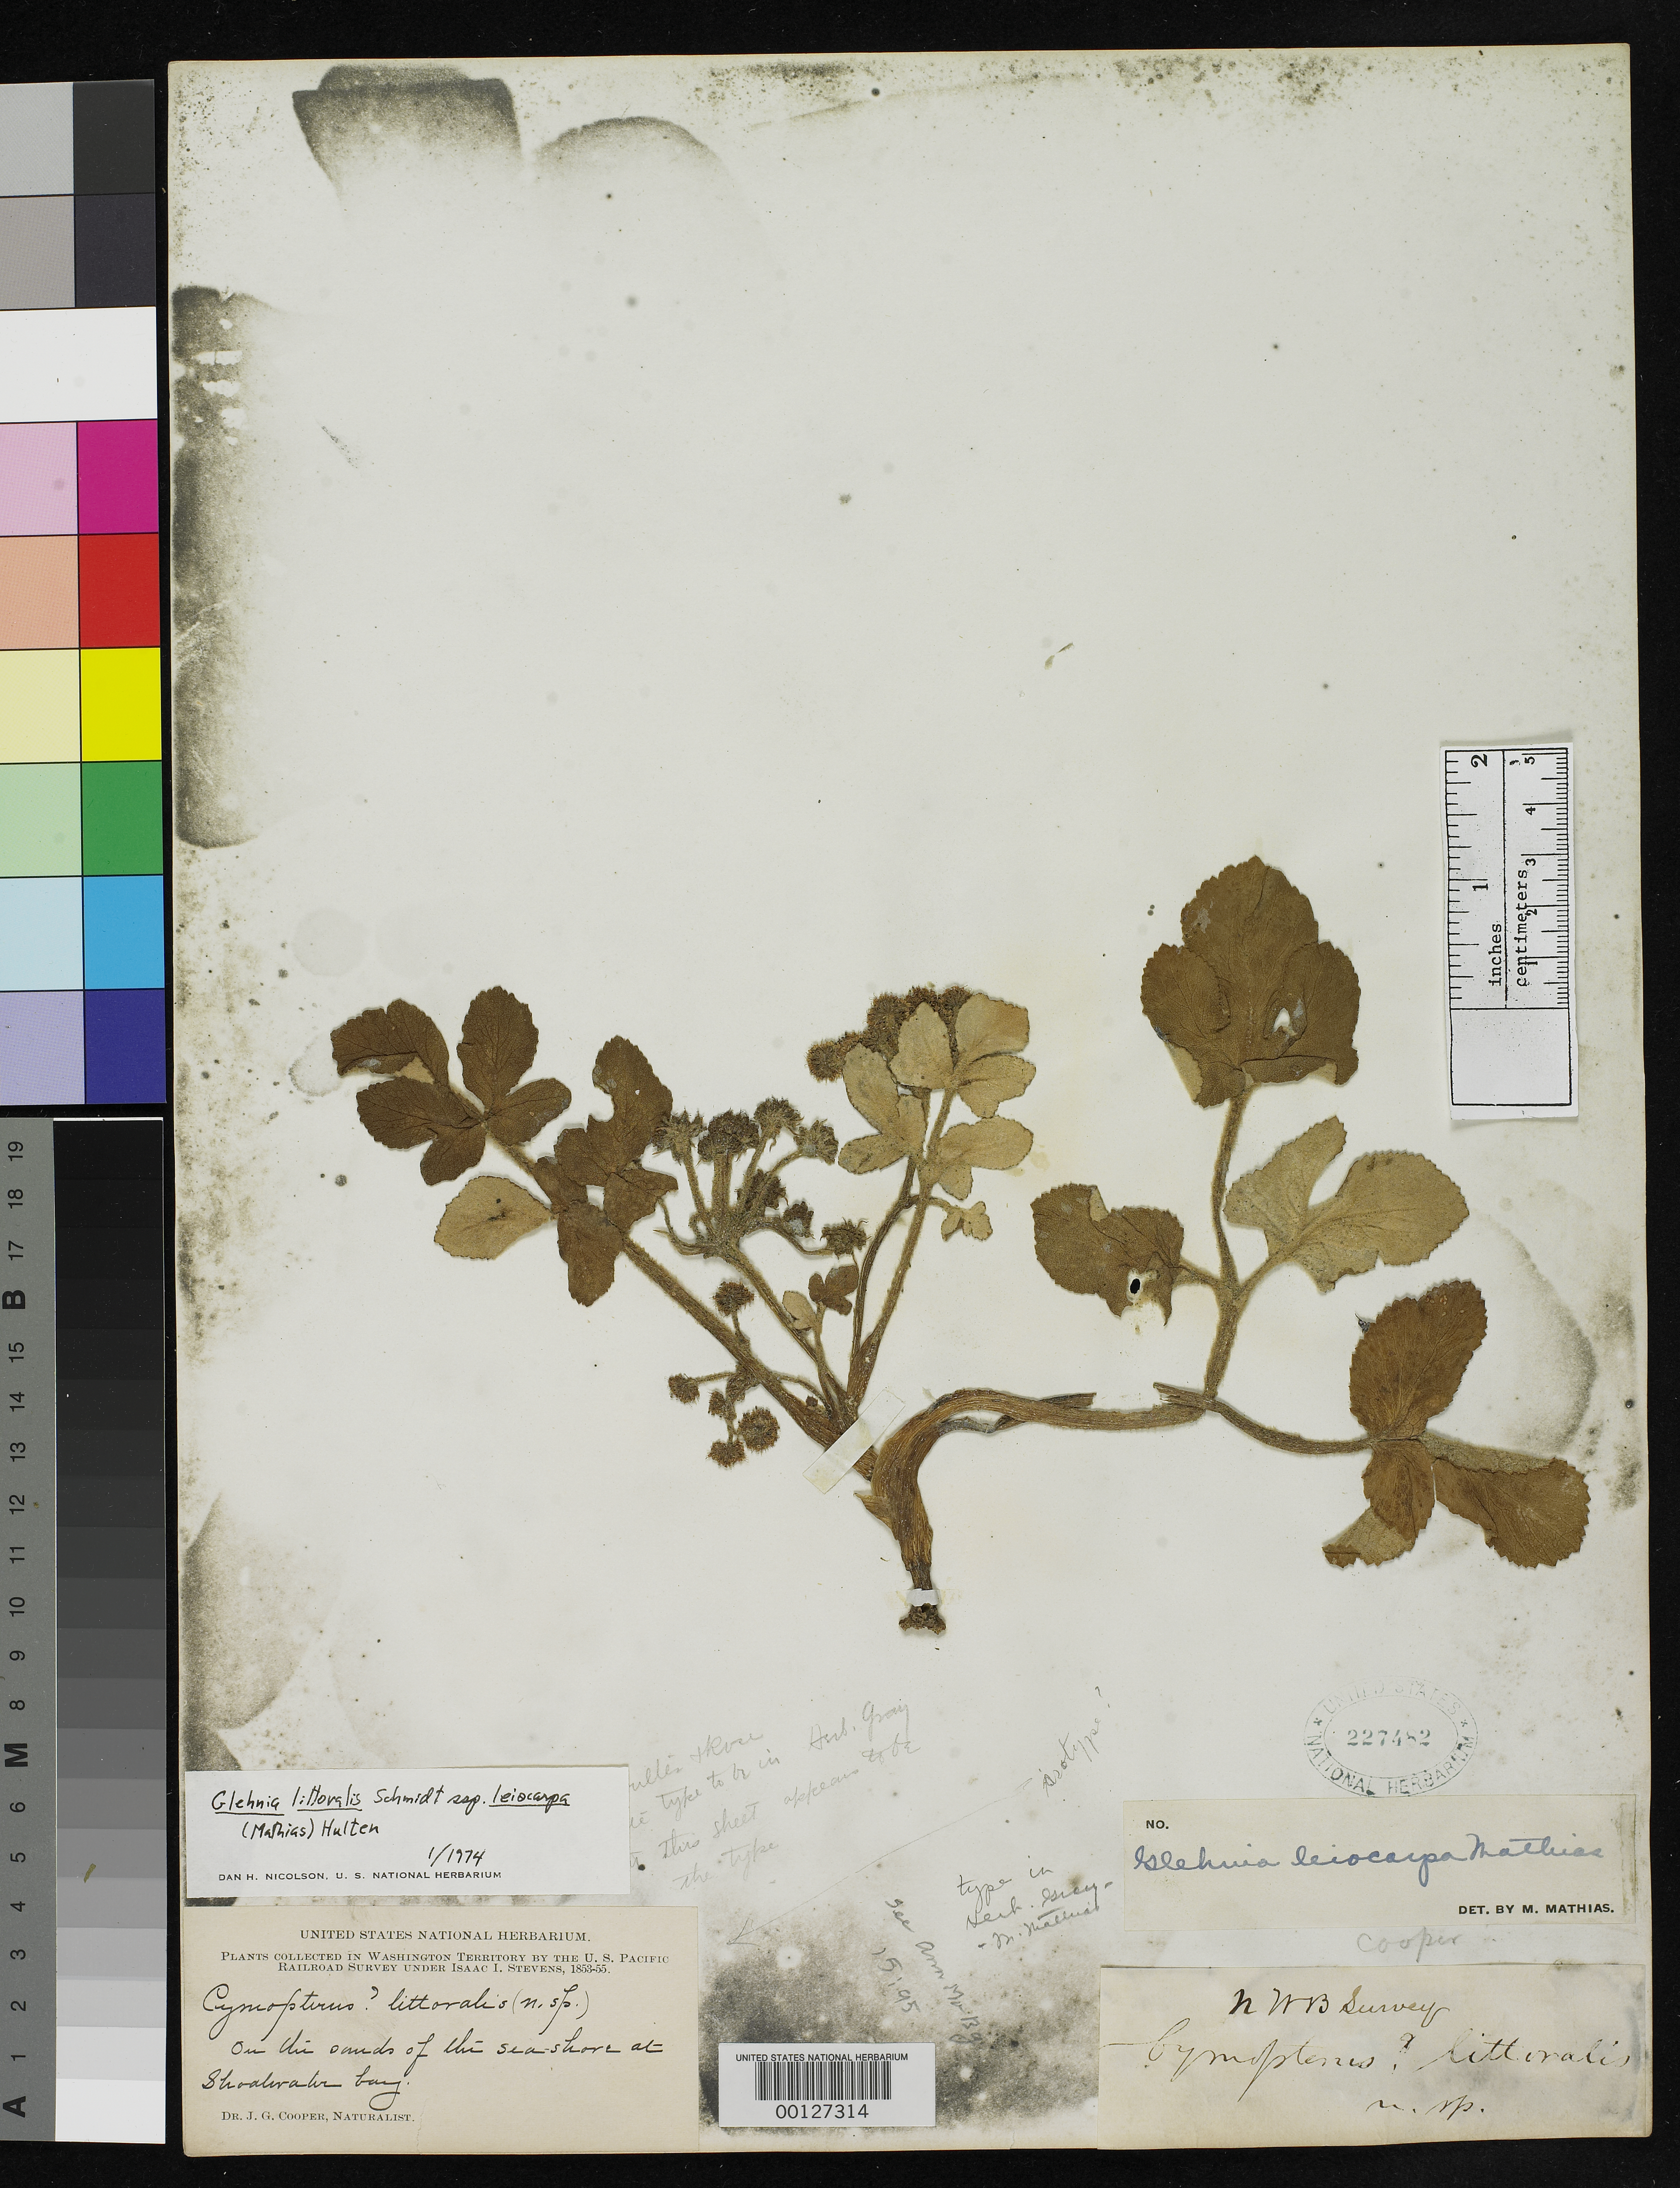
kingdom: Plantae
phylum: Tracheophyta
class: Magnoliopsida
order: Apiales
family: Apiaceae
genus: Glehnia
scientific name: Glehnia leiocarpa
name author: Mathias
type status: Isotype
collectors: J. G. Cooper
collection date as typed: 1854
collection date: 1854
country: United States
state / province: Washington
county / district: Pacific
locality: Shoal Water Bay.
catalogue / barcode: US 227482